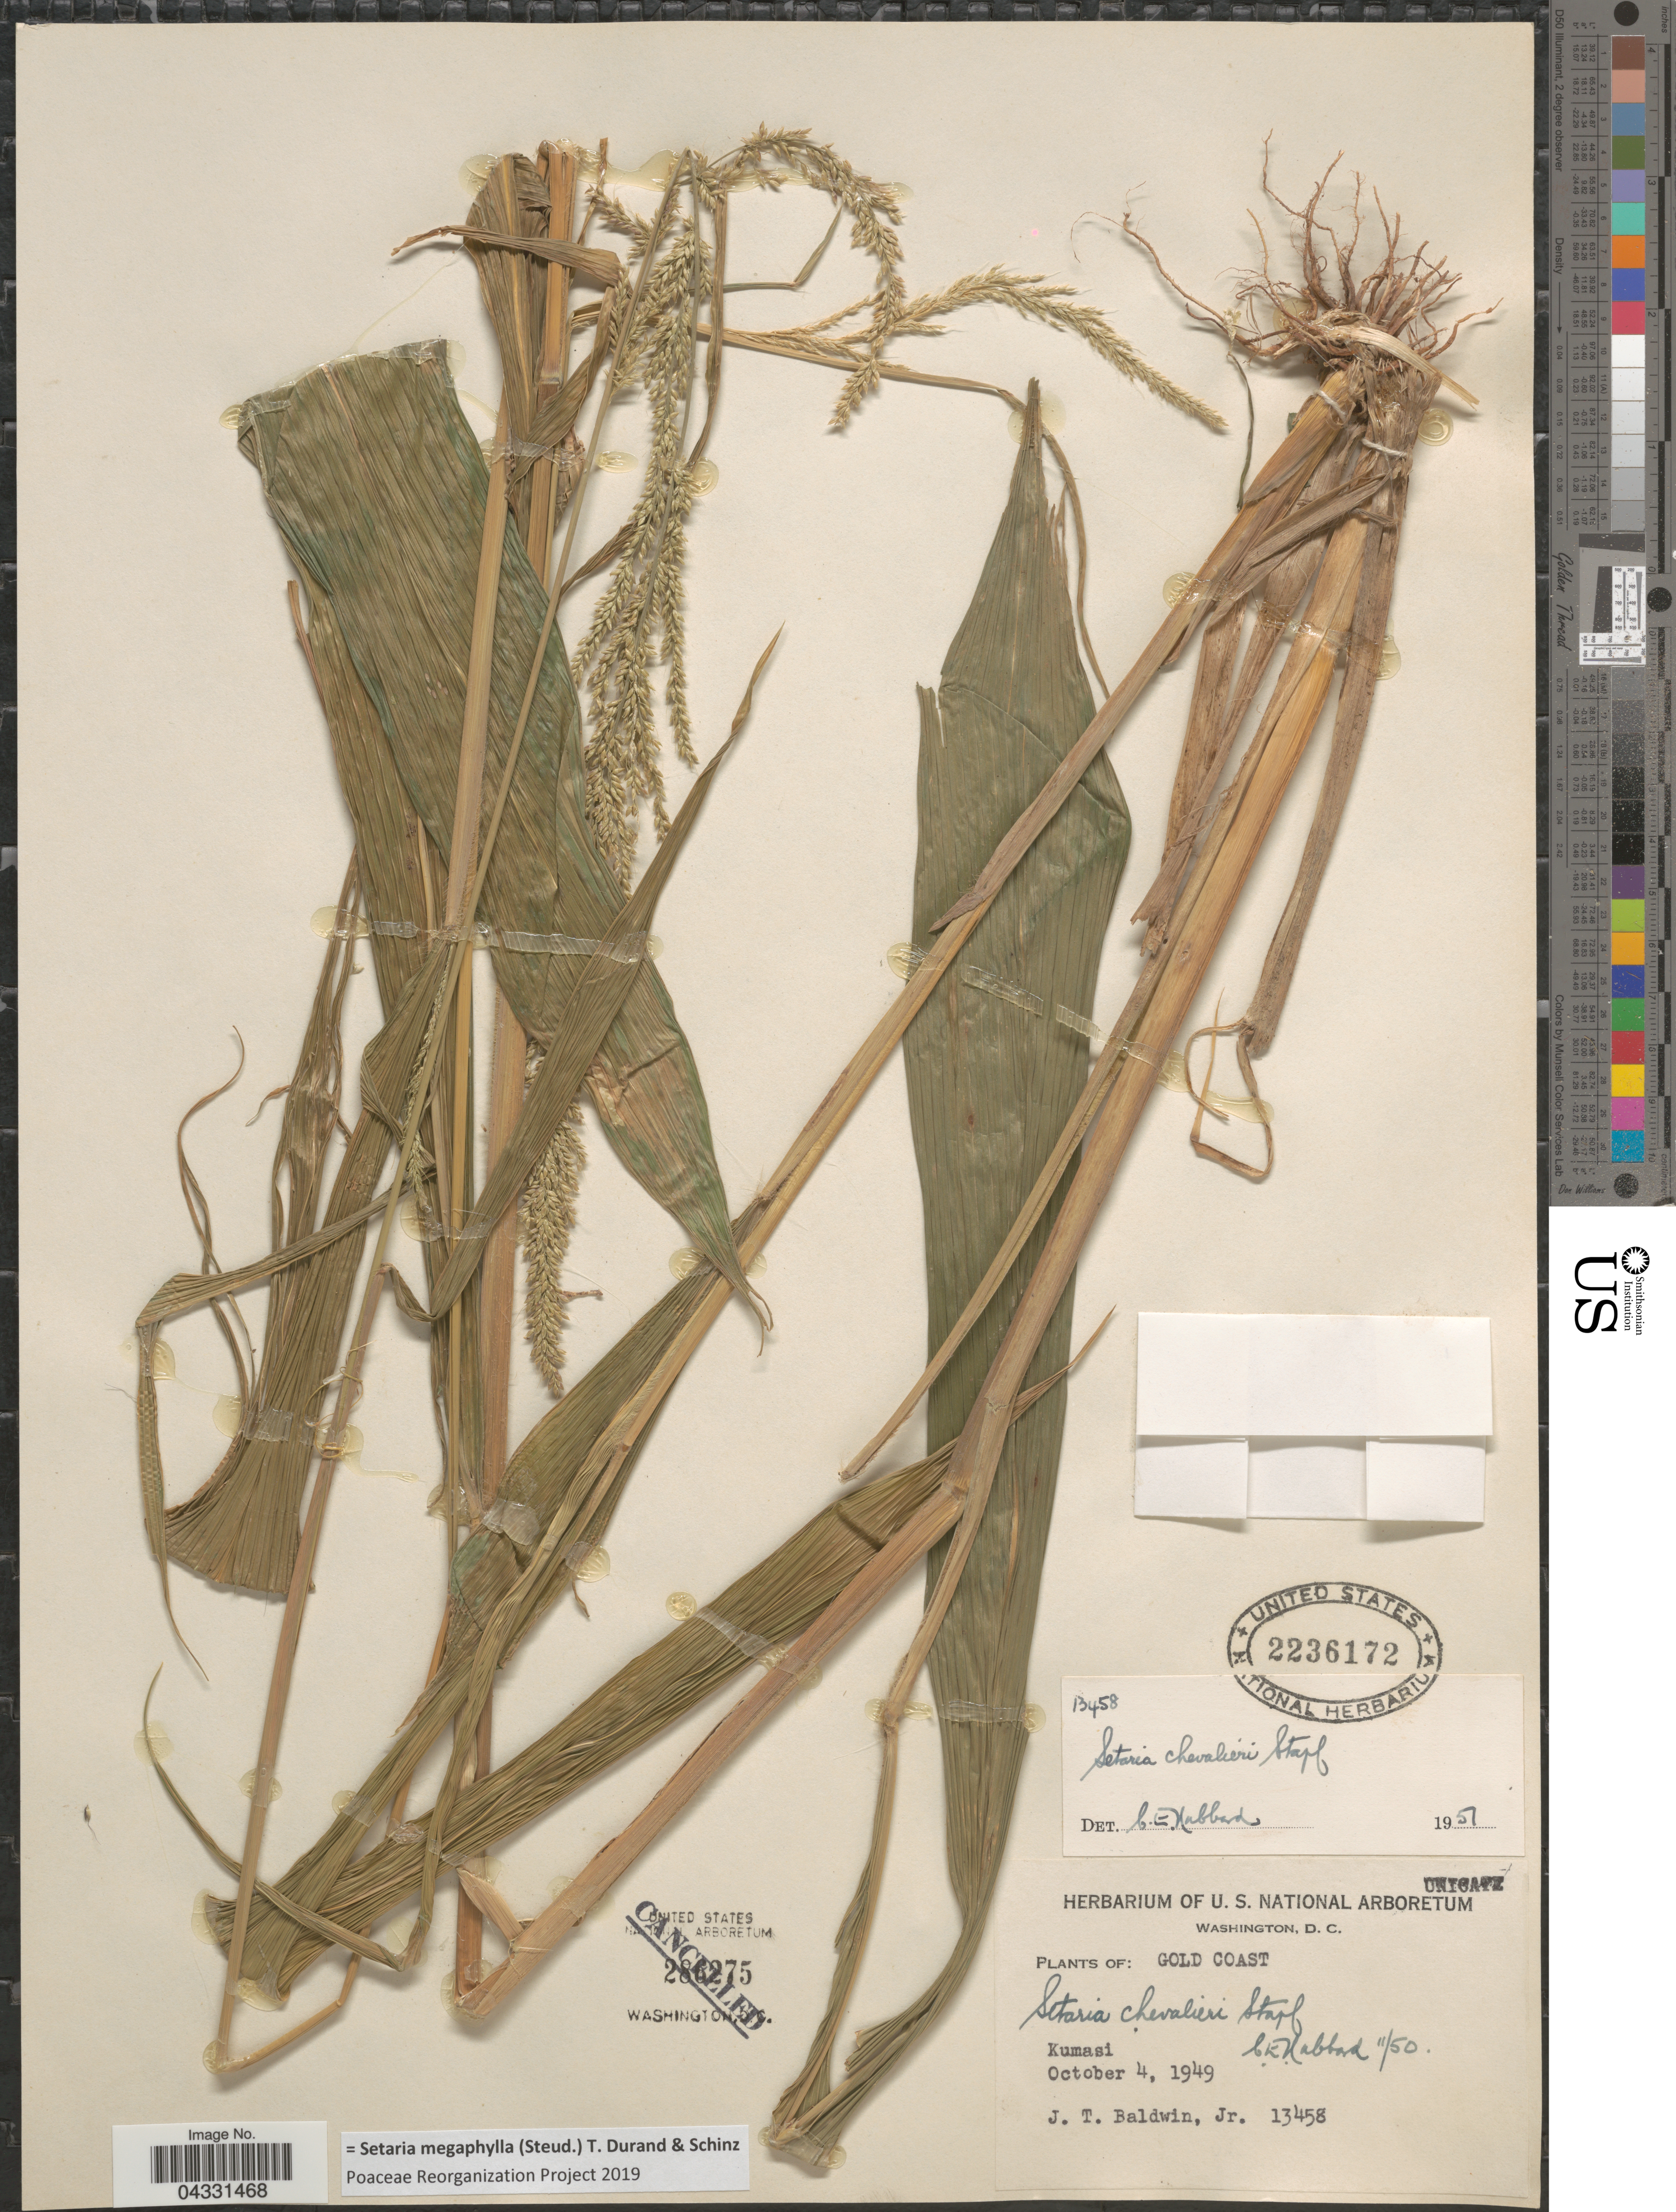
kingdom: Plantae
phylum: Tracheophyta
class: Liliopsida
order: Poales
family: Poaceae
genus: Setaria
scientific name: Setaria megaphylla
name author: (Steud.) Durieu & Schinz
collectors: J. T. Baldwin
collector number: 13458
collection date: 1949-10-04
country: Ghana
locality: Gold Coast. Kumasi.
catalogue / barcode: US 2236172